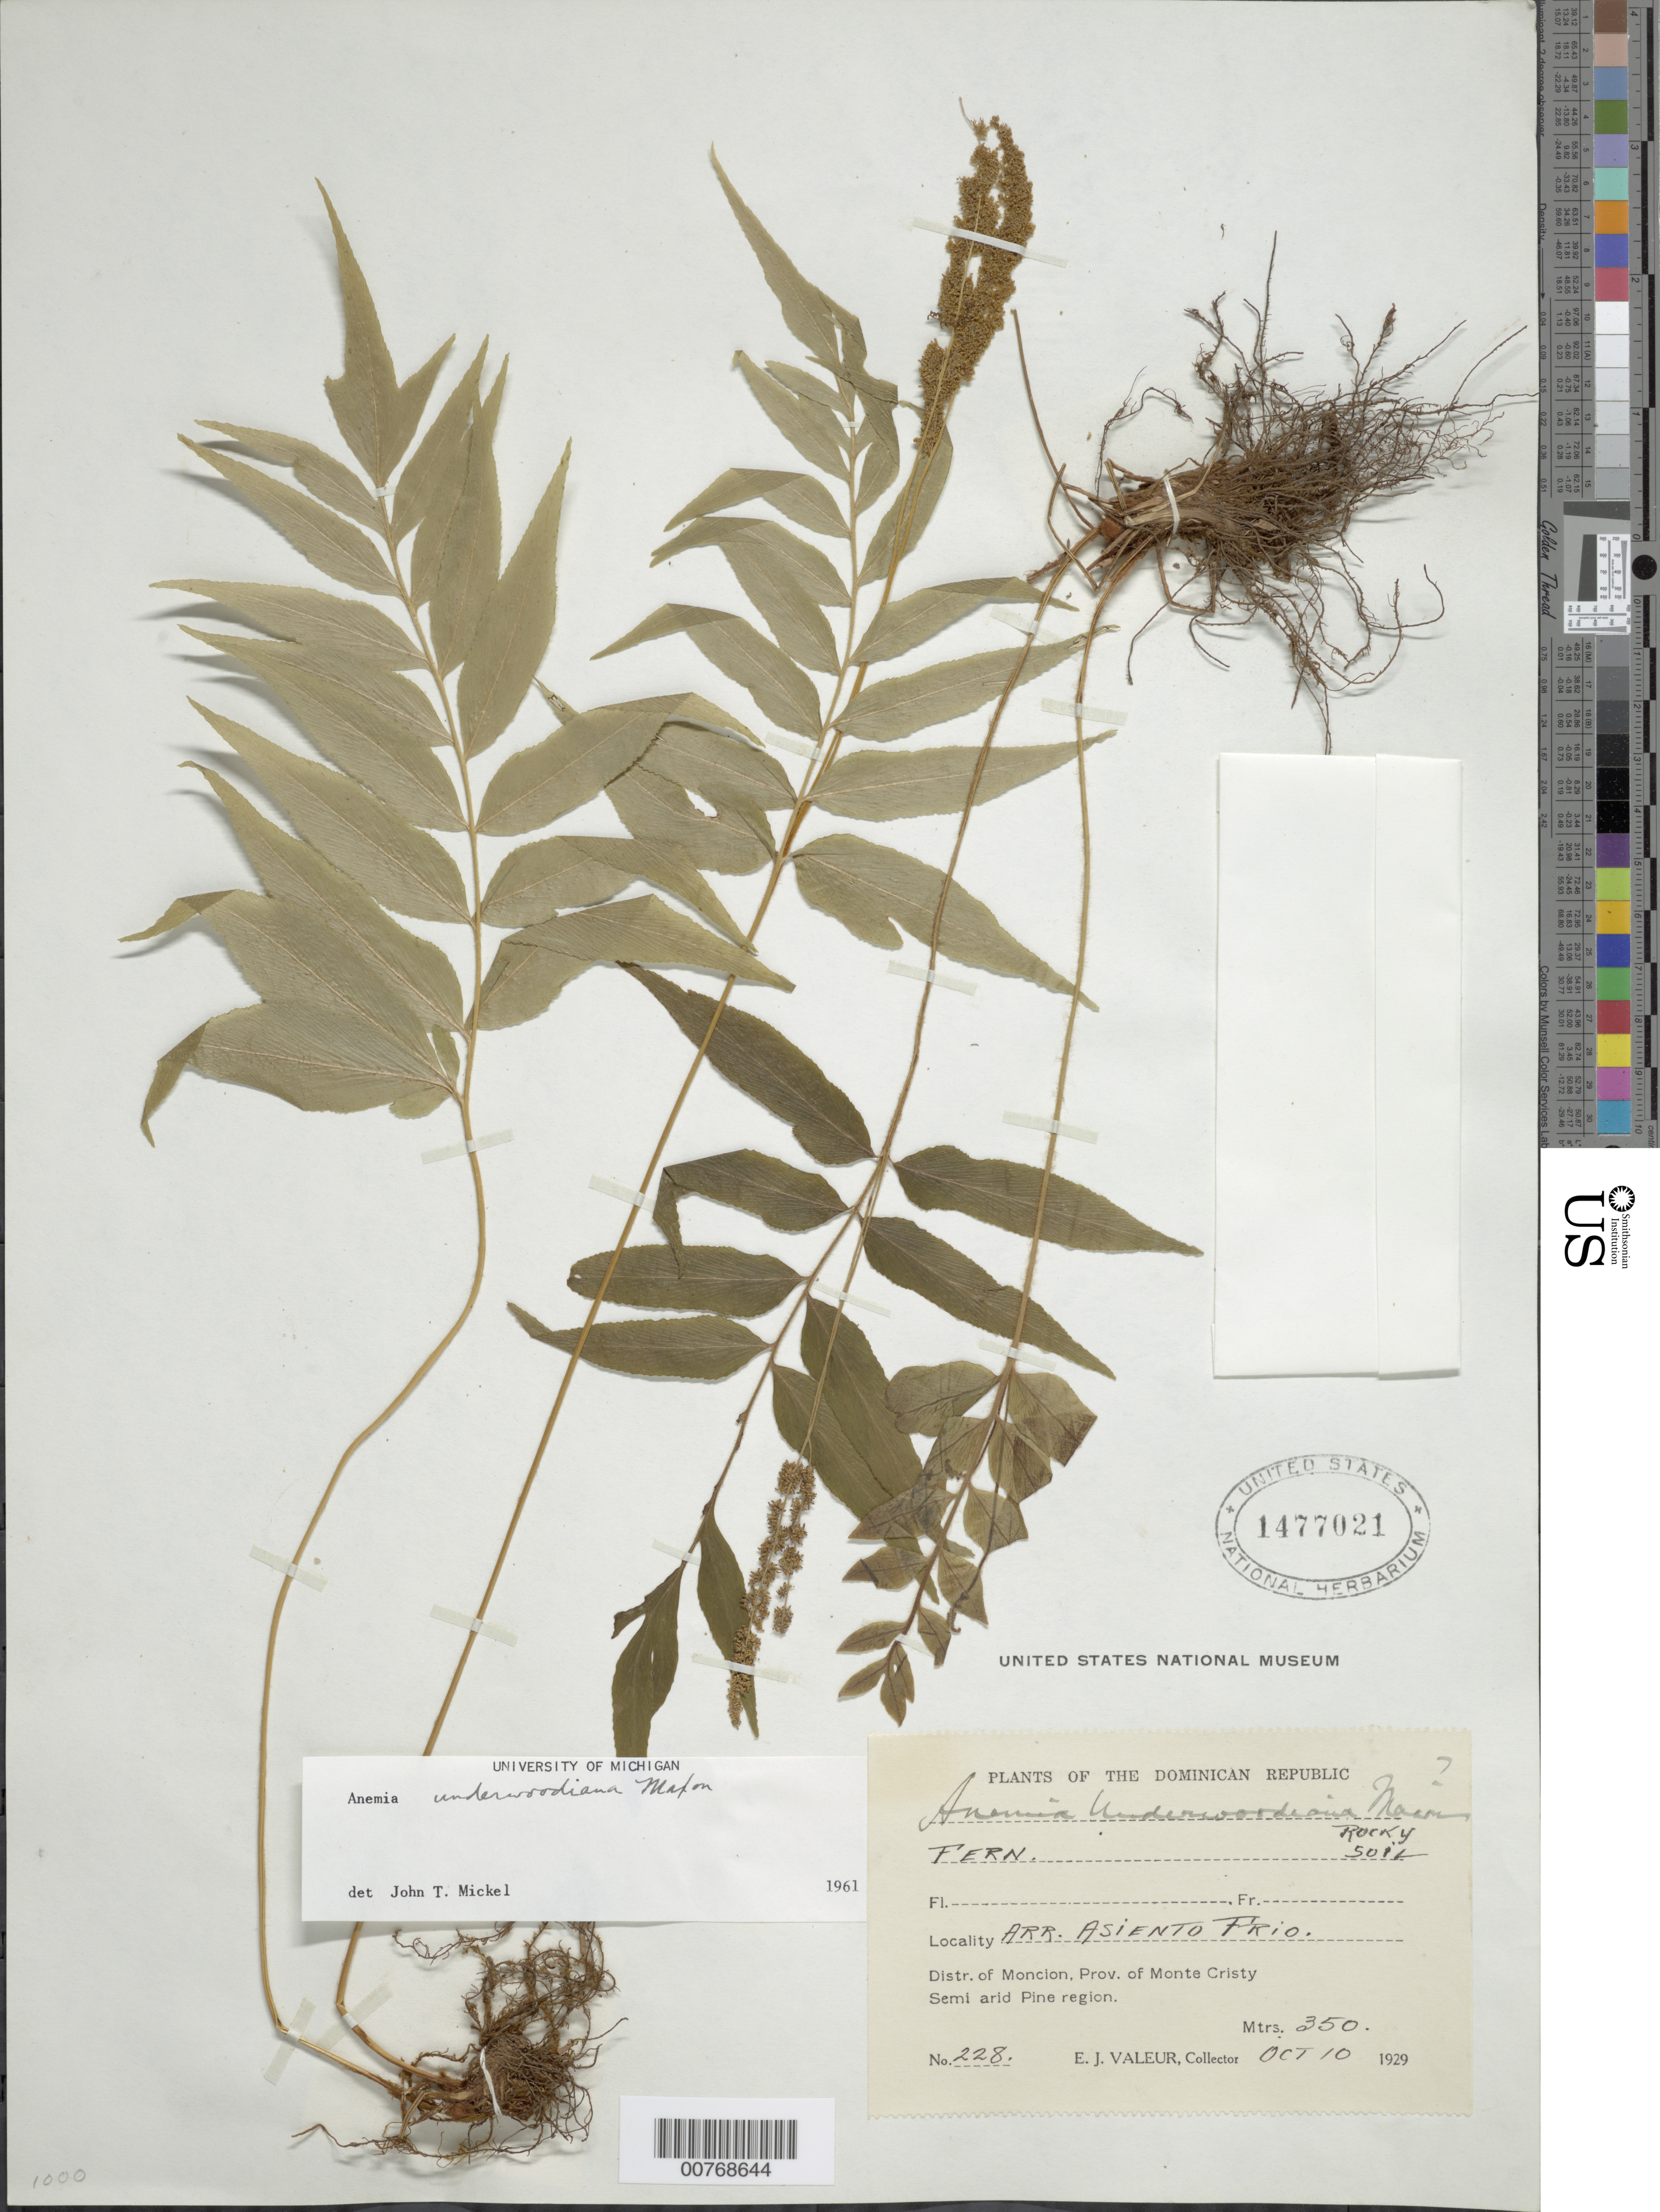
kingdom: Plantae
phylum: Tracheophyta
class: Polypodiopsida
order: Schizaeales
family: Anemiaceae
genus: Anemia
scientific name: Anemia underwoodiana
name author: Maxon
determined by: Mickel, J. T., (NY), New York Botanical Garden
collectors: E. Valeur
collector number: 228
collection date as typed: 10 Oct 1929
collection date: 1929-10-10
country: Dominican Republic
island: Hispaniola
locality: Distr. Monción. Prov. Monte Cristy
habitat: Semi arid pine region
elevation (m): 350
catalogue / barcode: US 1477021